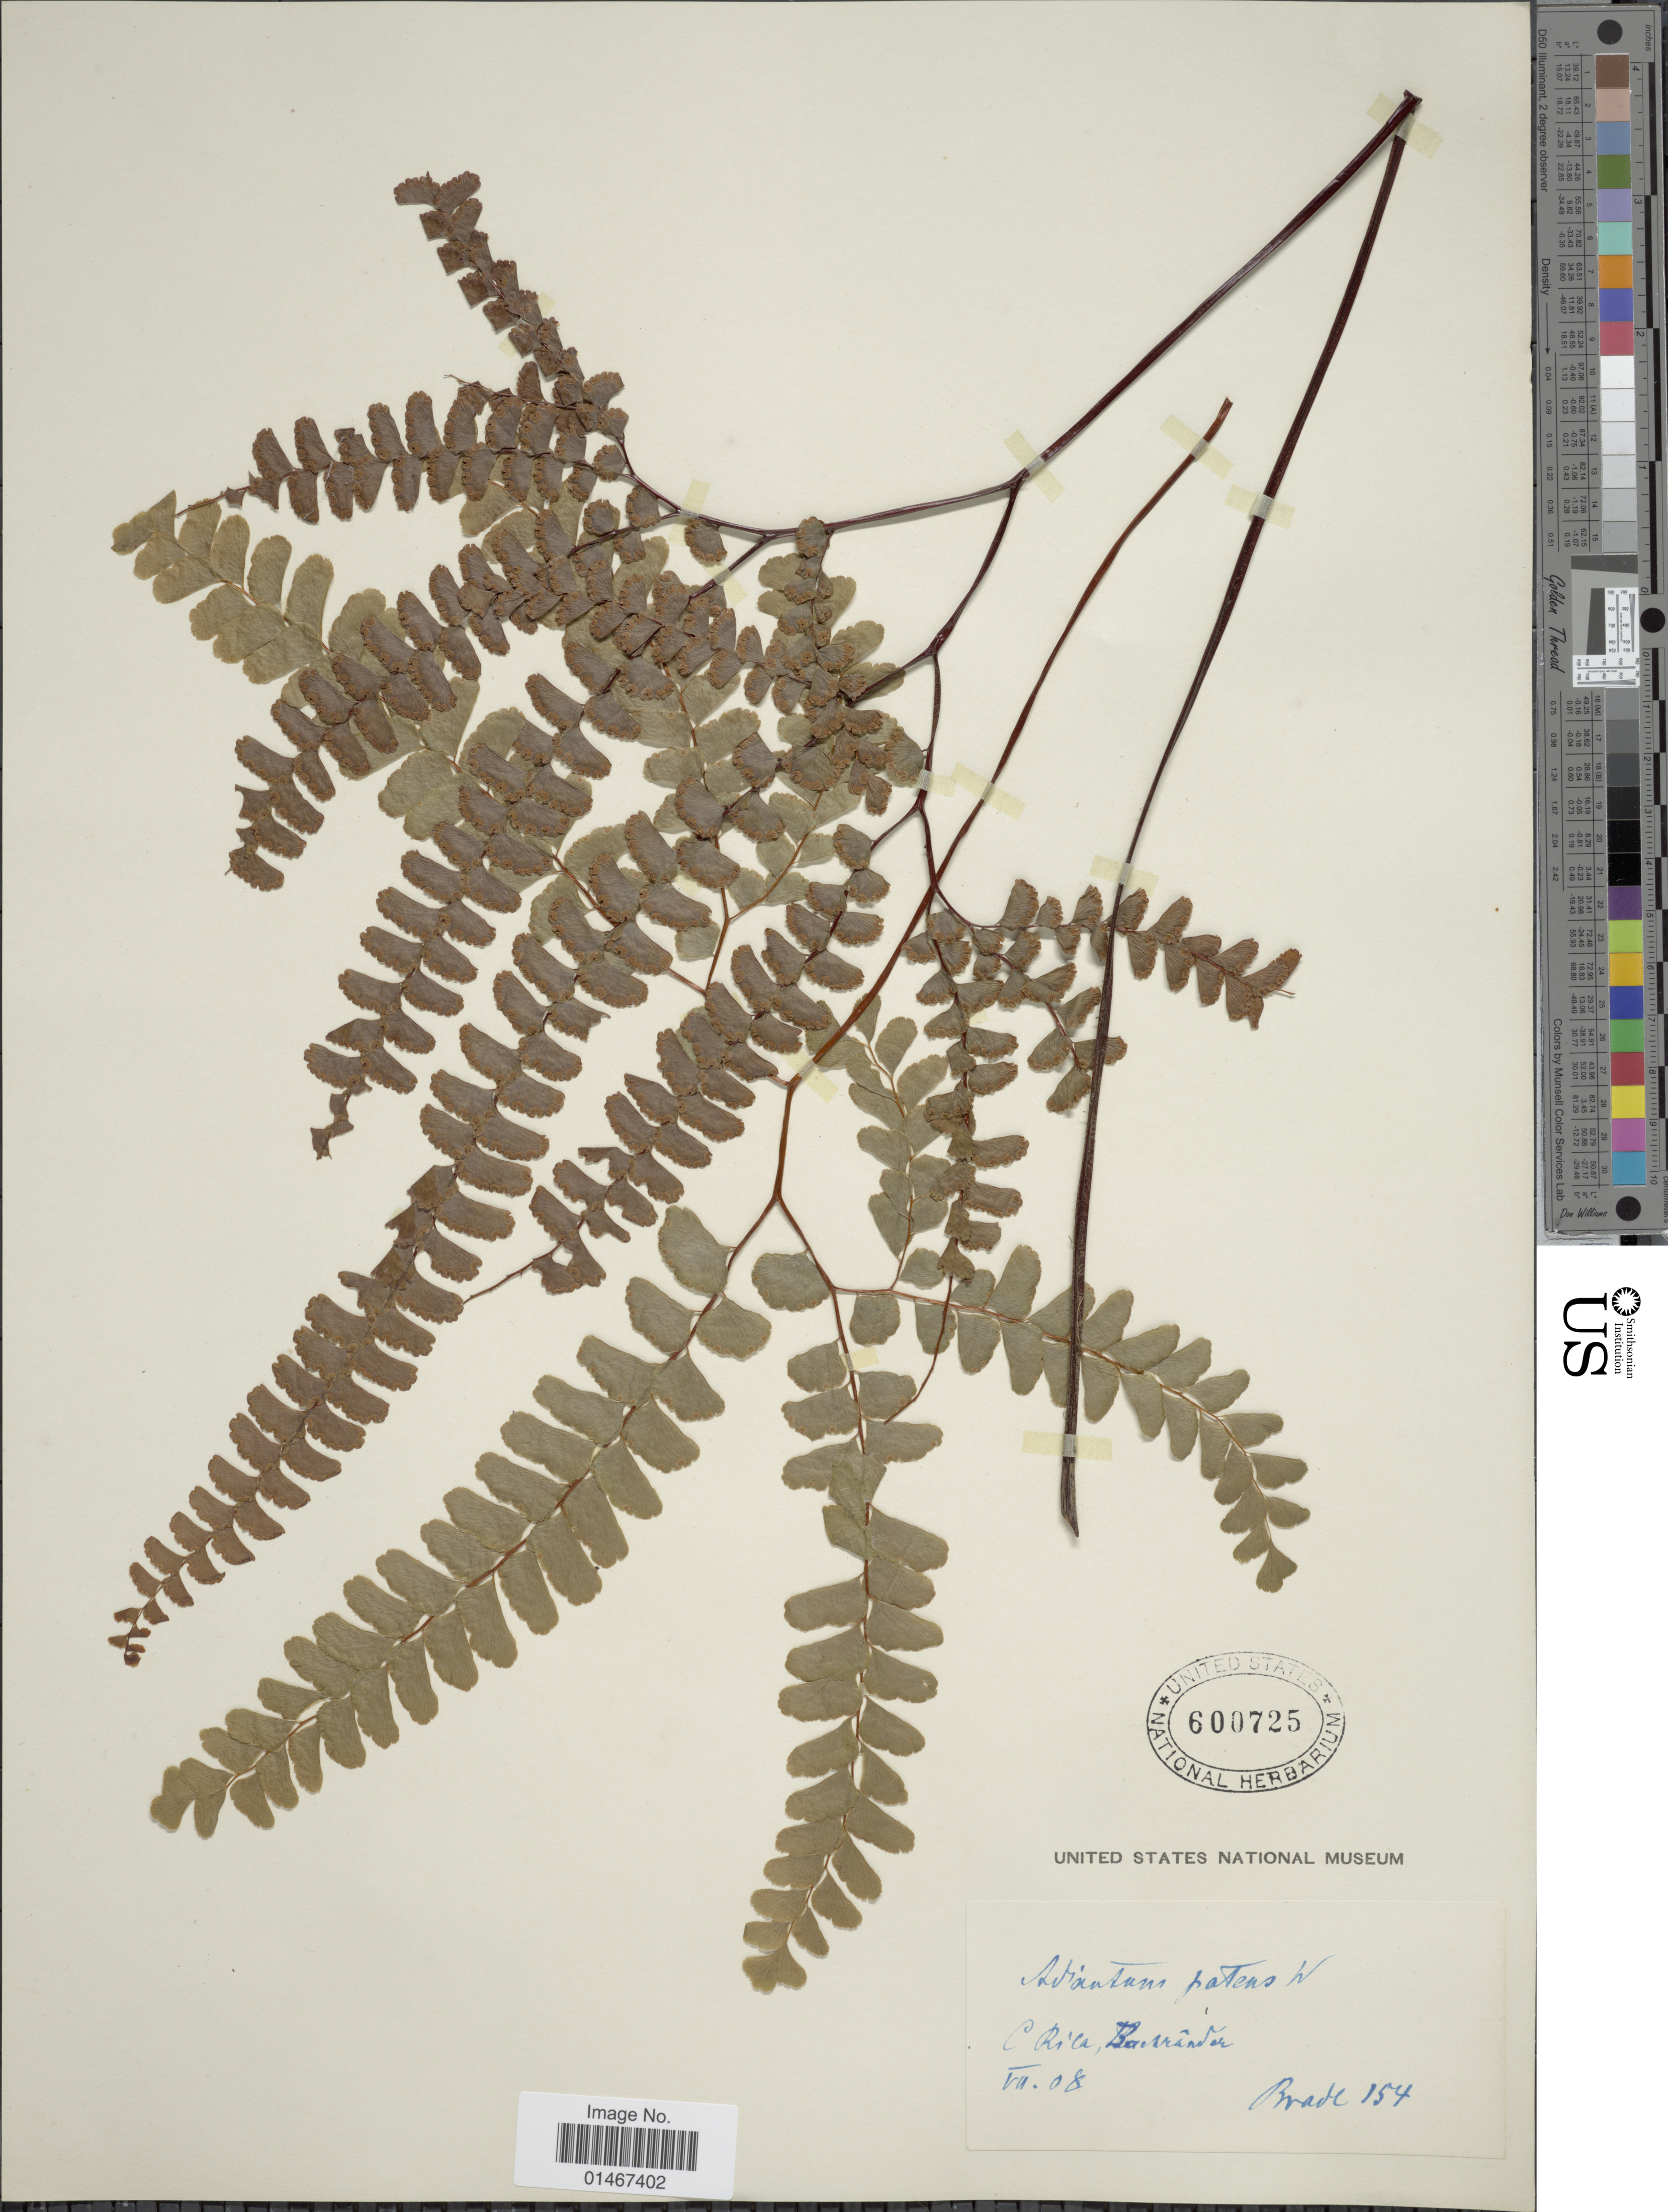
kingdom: Plantae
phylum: Tracheophyta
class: Polypodiopsida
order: Polypodiales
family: Pteridaceae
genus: Adiantum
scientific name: Adiantum patens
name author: Willd.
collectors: -- Brade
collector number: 154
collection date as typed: Transcribed d/m/y: /7/8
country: Costa Rica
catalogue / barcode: US 600725